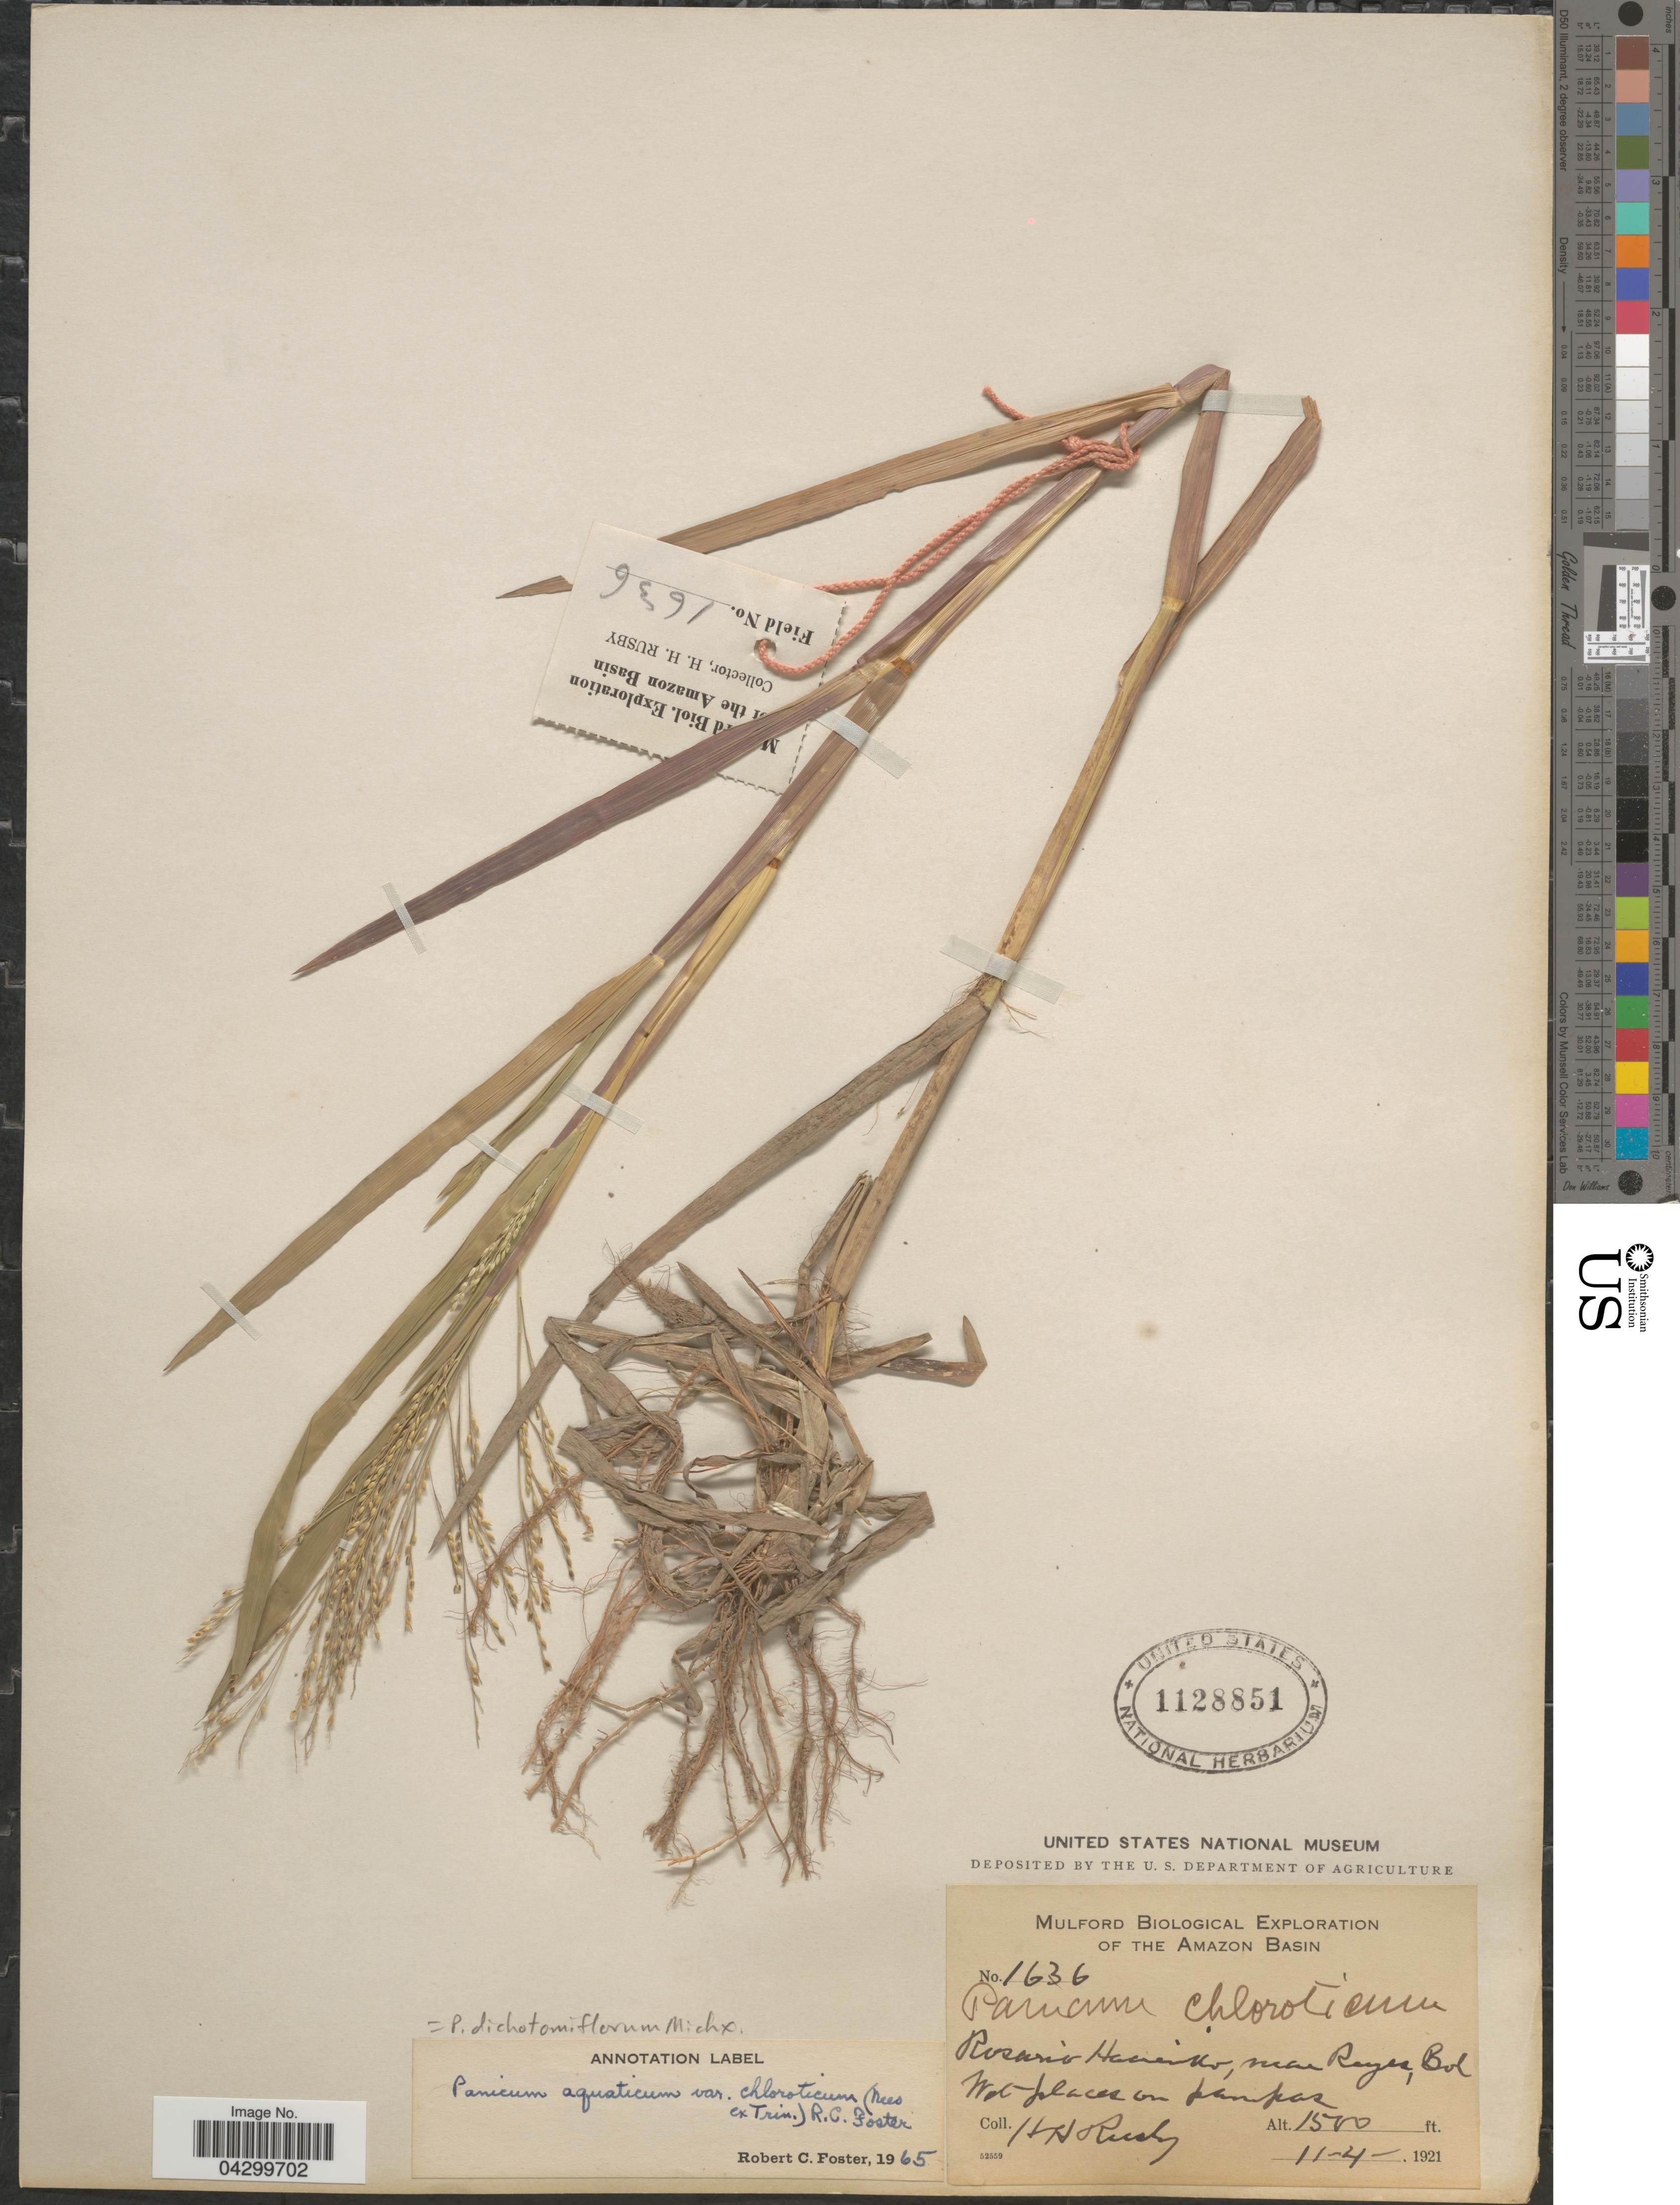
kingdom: Plantae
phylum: Tracheophyta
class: Liliopsida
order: Poales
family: Poaceae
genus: Panicum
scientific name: Panicum dichotomiflorum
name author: Michx.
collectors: H. H. Rusby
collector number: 1636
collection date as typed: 11-4-1921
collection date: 1921-11-04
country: Bolivia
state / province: Beni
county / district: José Ballivián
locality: Rosario Hacienda near Reyes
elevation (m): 457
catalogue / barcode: US 1128851